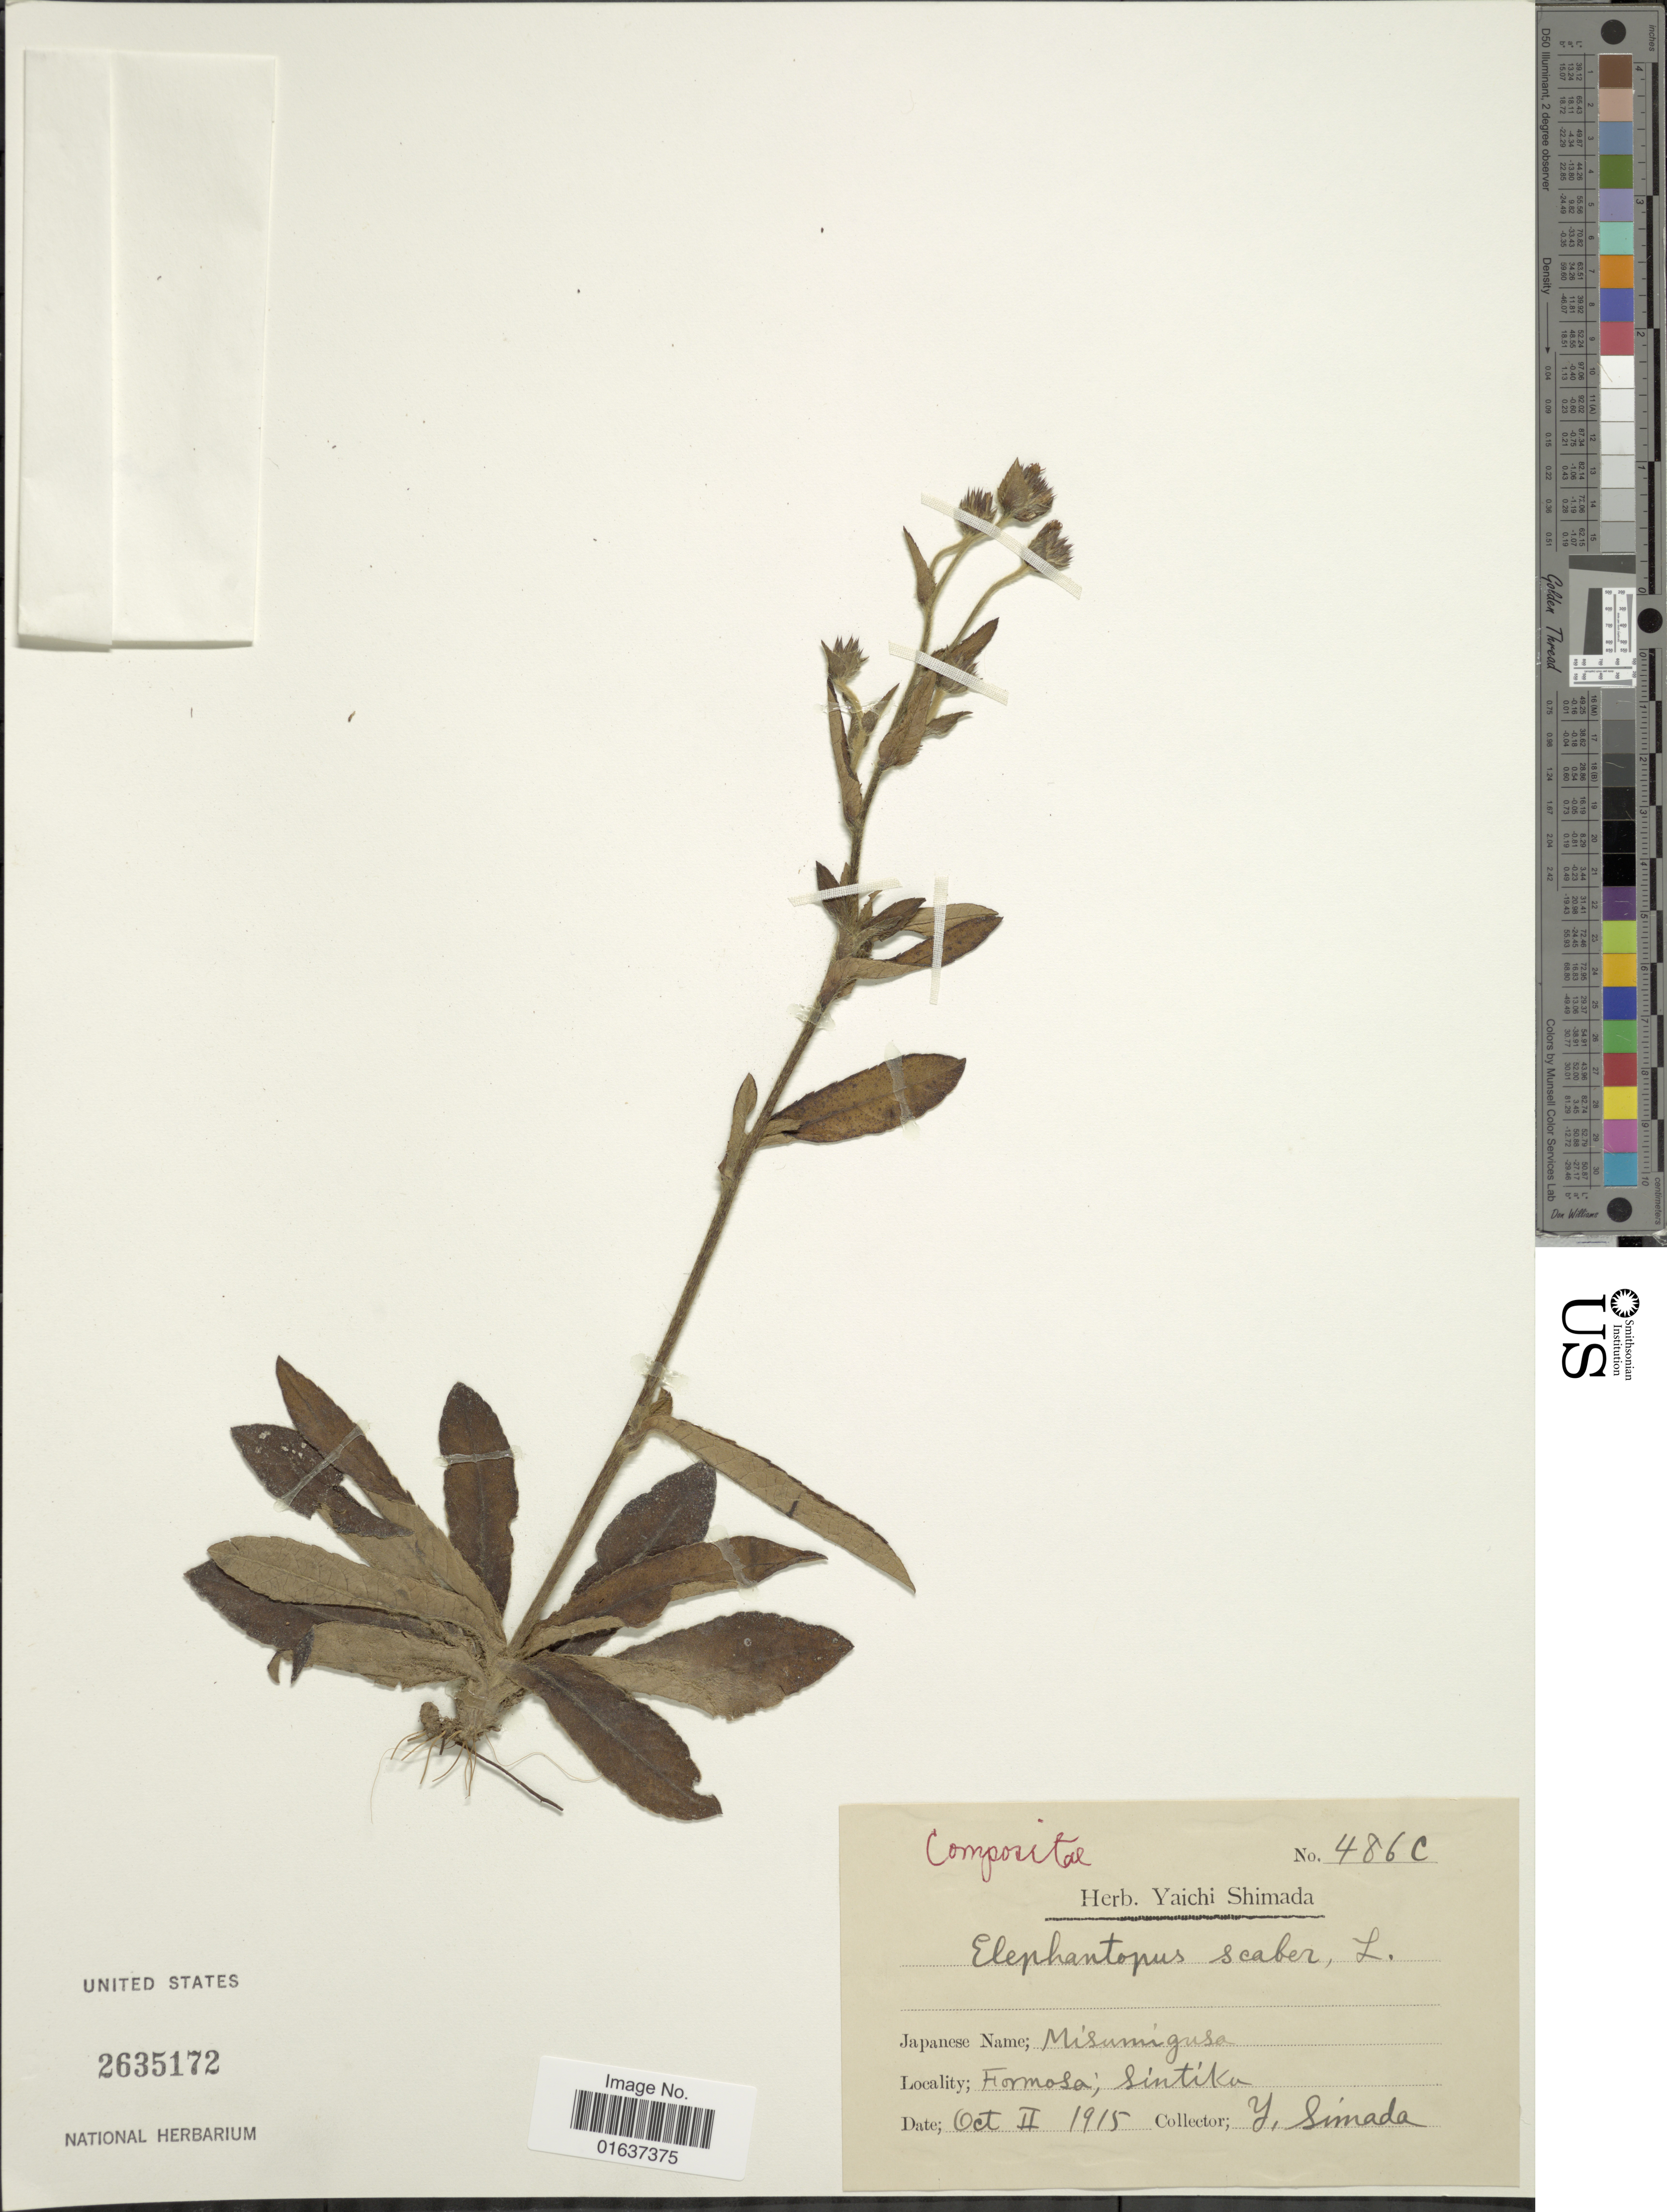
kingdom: Plantae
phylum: Tracheophyta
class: Magnoliopsida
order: Asterales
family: Asteraceae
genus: Elephantopus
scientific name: Elephantopus scaber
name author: L.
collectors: Simada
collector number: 486C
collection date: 1915-10-02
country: Taiwan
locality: Formosa, Sintika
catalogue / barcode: US 2635172